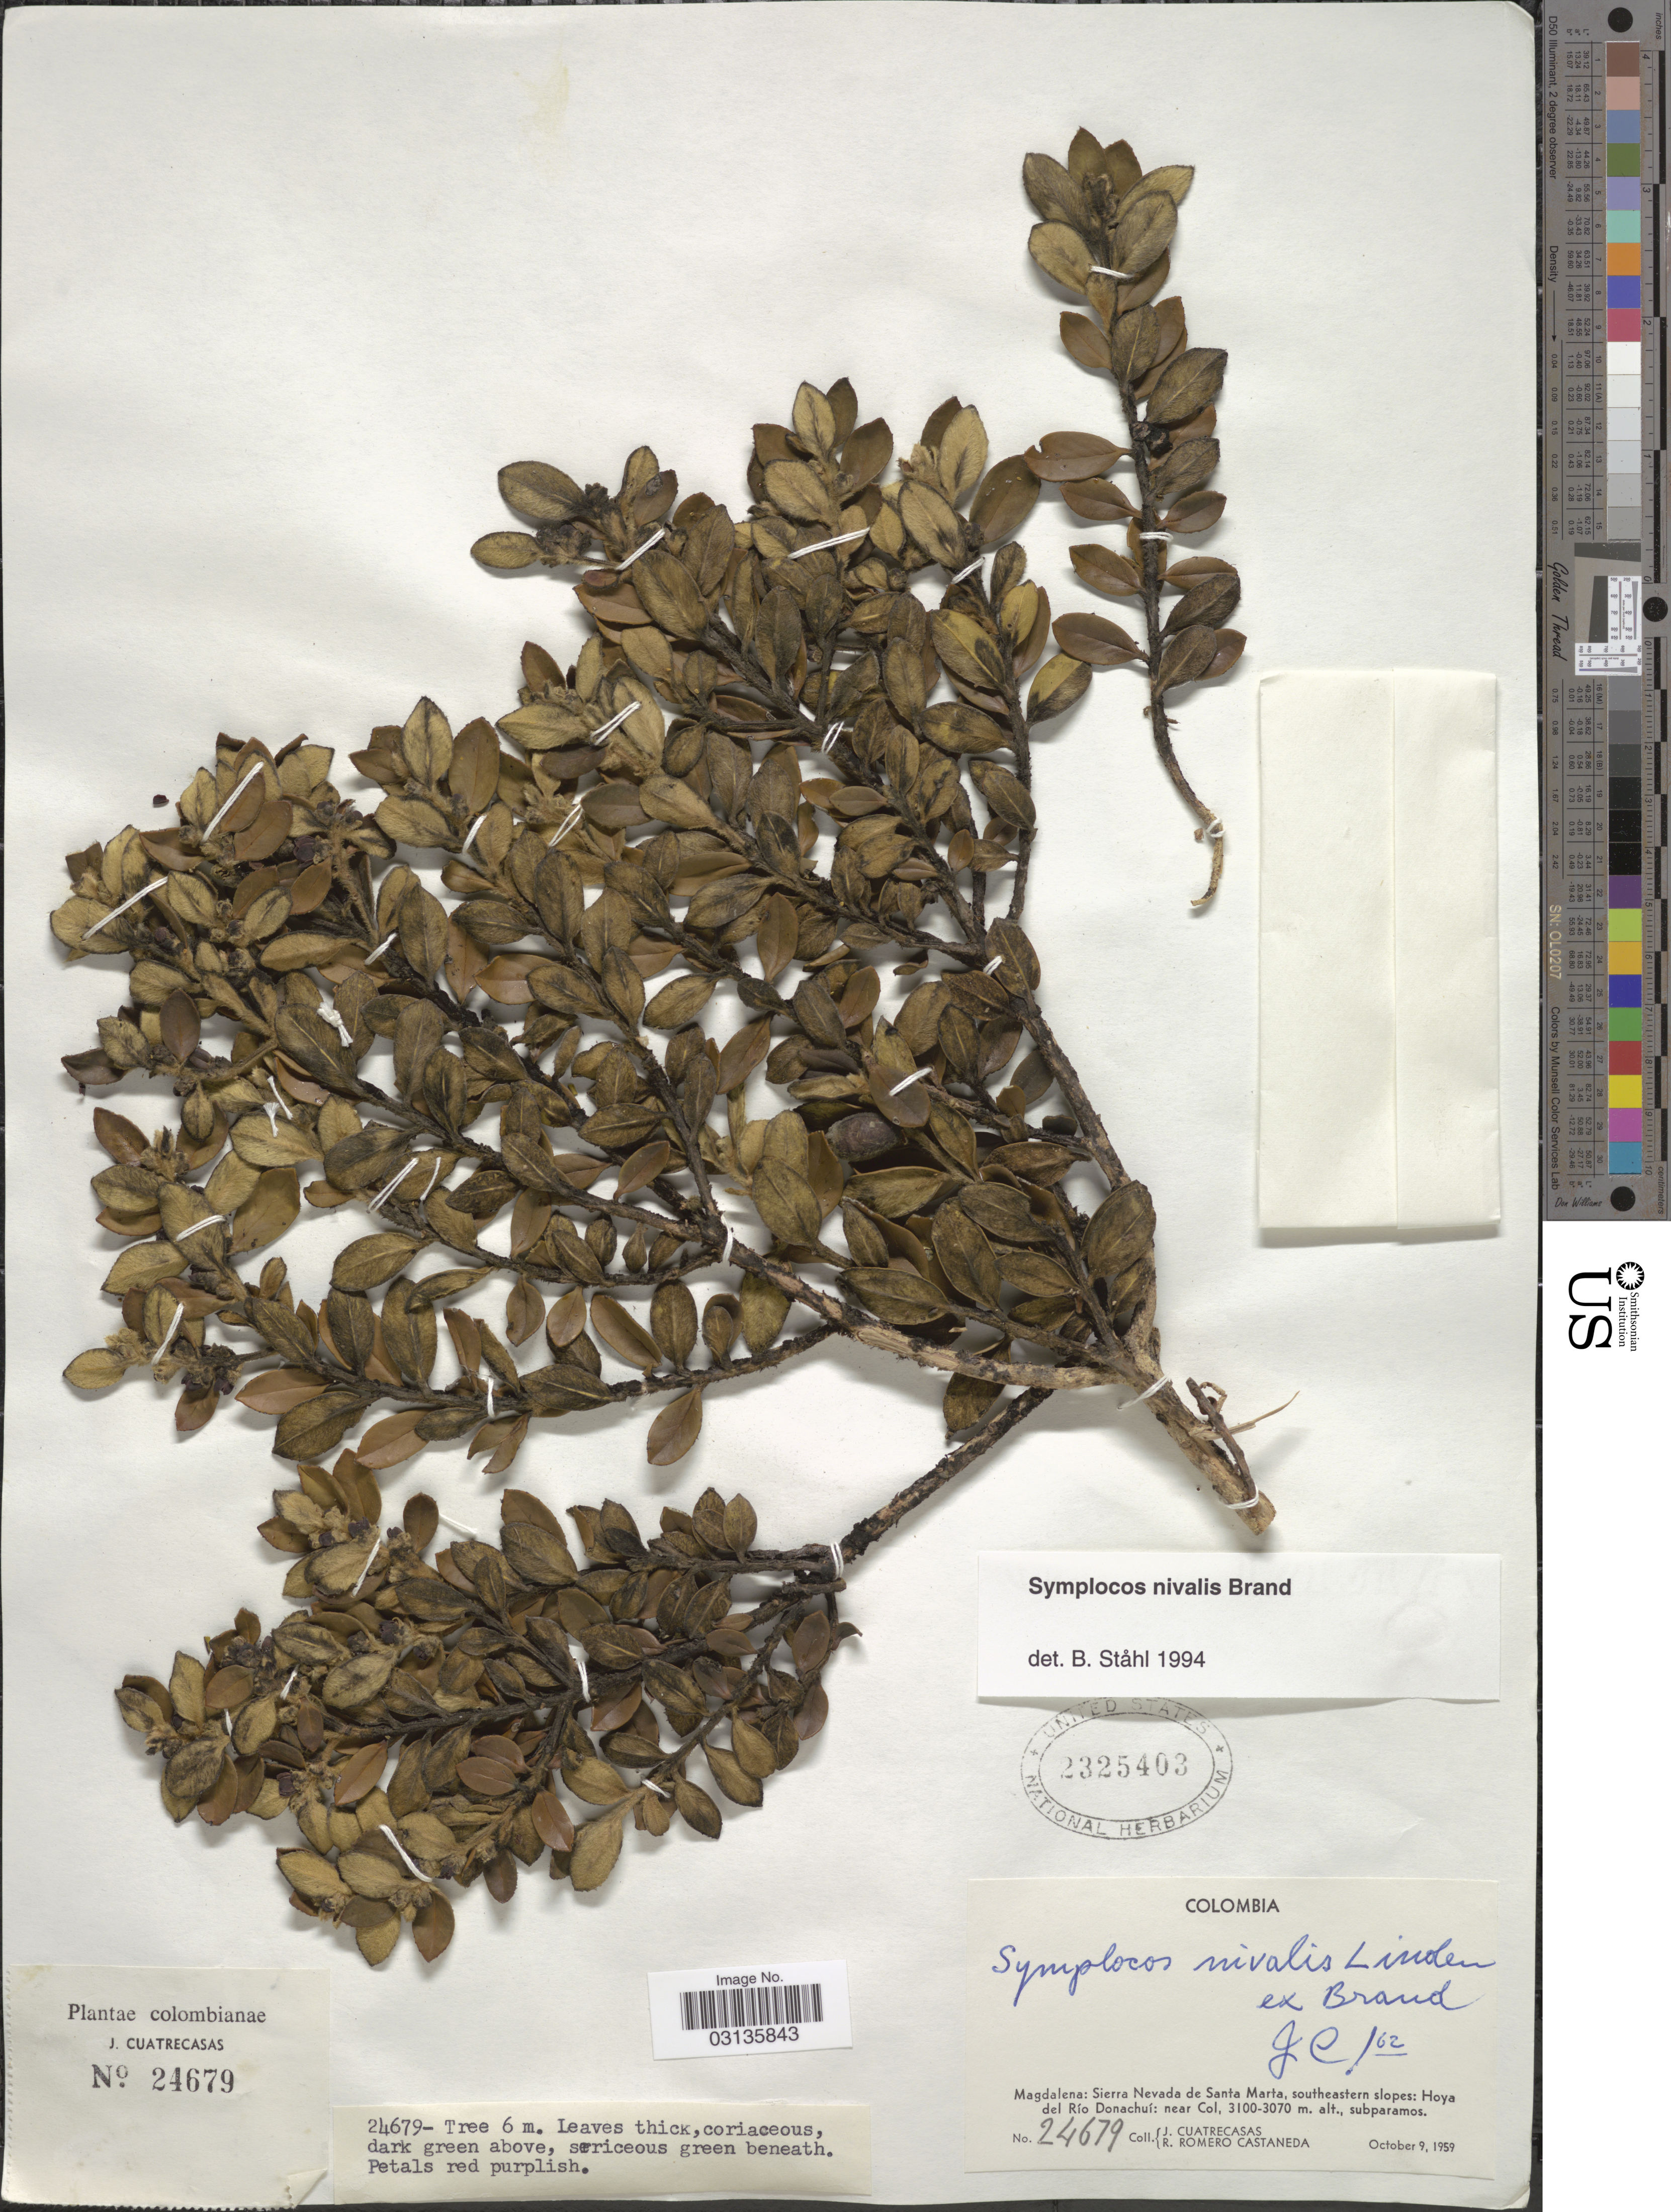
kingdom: Plantae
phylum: Tracheophyta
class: Magnoliopsida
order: Ericales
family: Symplocaceae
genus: Symplocos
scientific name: Symplocos nivalis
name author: Linden ex Brand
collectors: J. Cuatrecasas & R. Romero Castañeda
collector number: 24679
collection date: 1959-10-09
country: Colombia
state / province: Magdalena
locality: Sierra Nevada de Santa Marta, southeastern slopes: Hoya del Río Donachuí: near Col.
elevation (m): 3070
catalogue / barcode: US 2325403